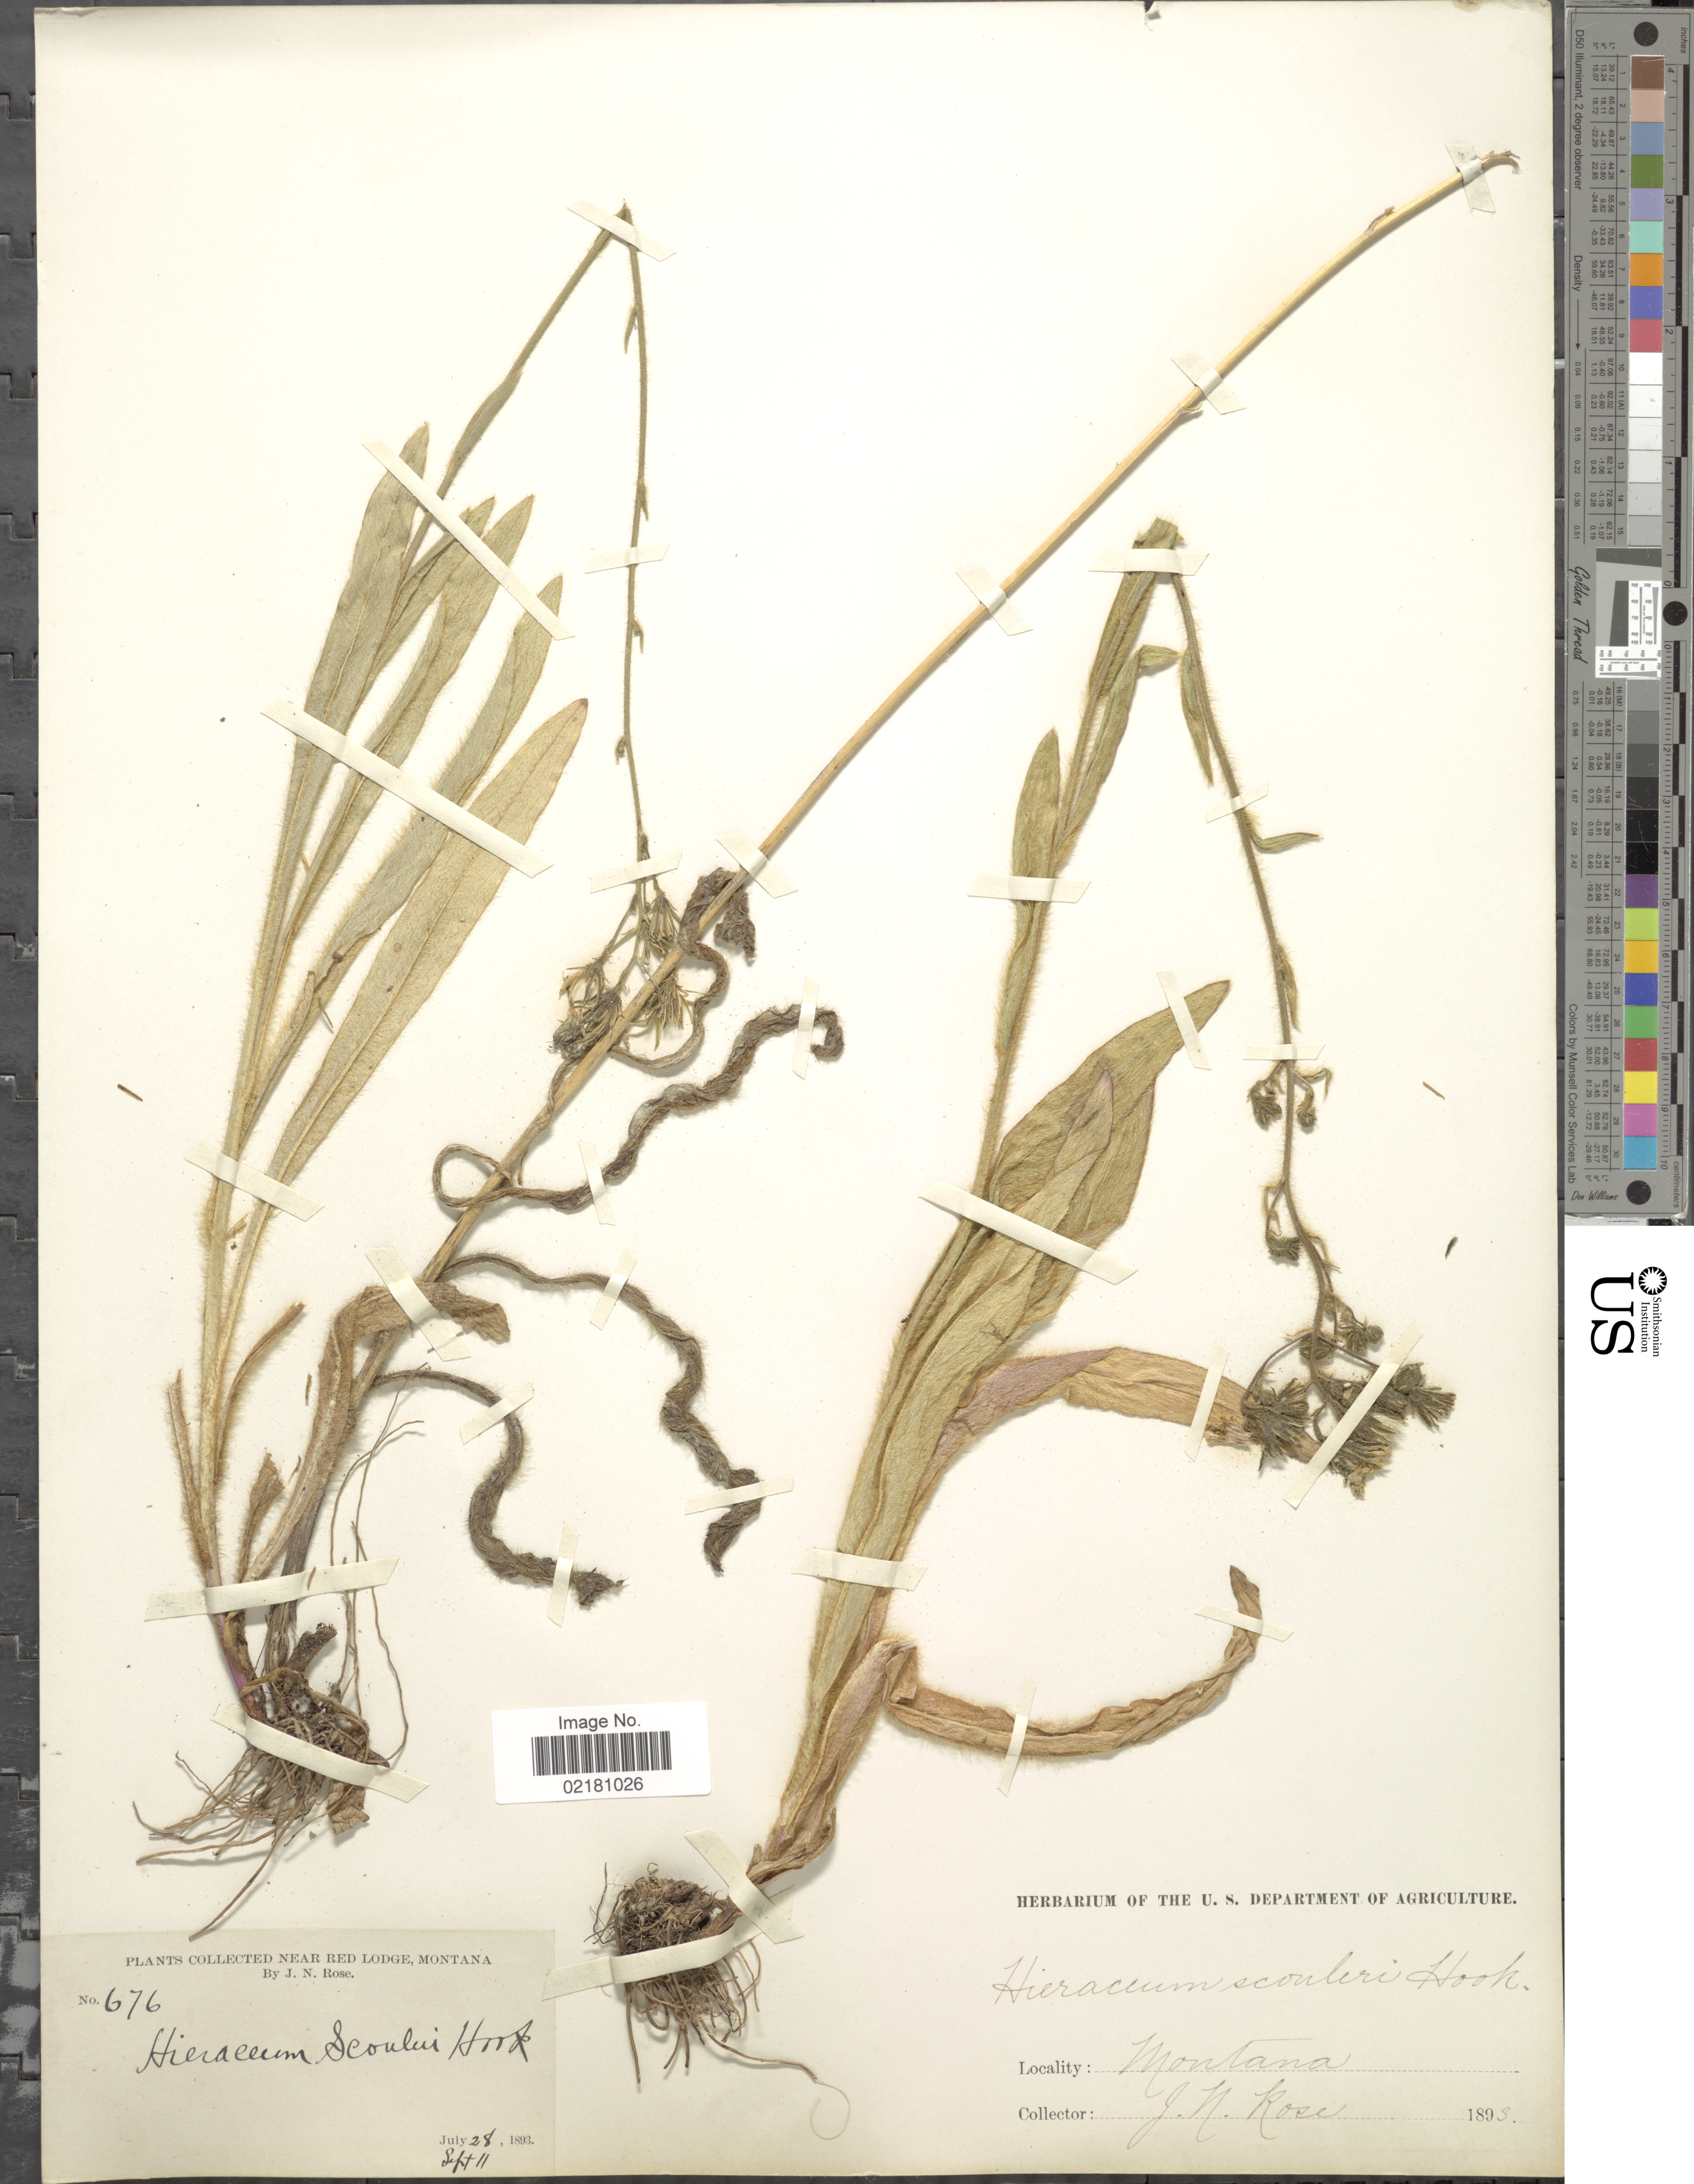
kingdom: Plantae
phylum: Tracheophyta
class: Magnoliopsida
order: Asterales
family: Asteraceae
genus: Hieracium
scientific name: Hieracium scouleri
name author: Hook.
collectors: J. N. Rose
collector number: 676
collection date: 1893-07-28/1893-09-11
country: United States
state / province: Montana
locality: Near Red Lodge, Montana.